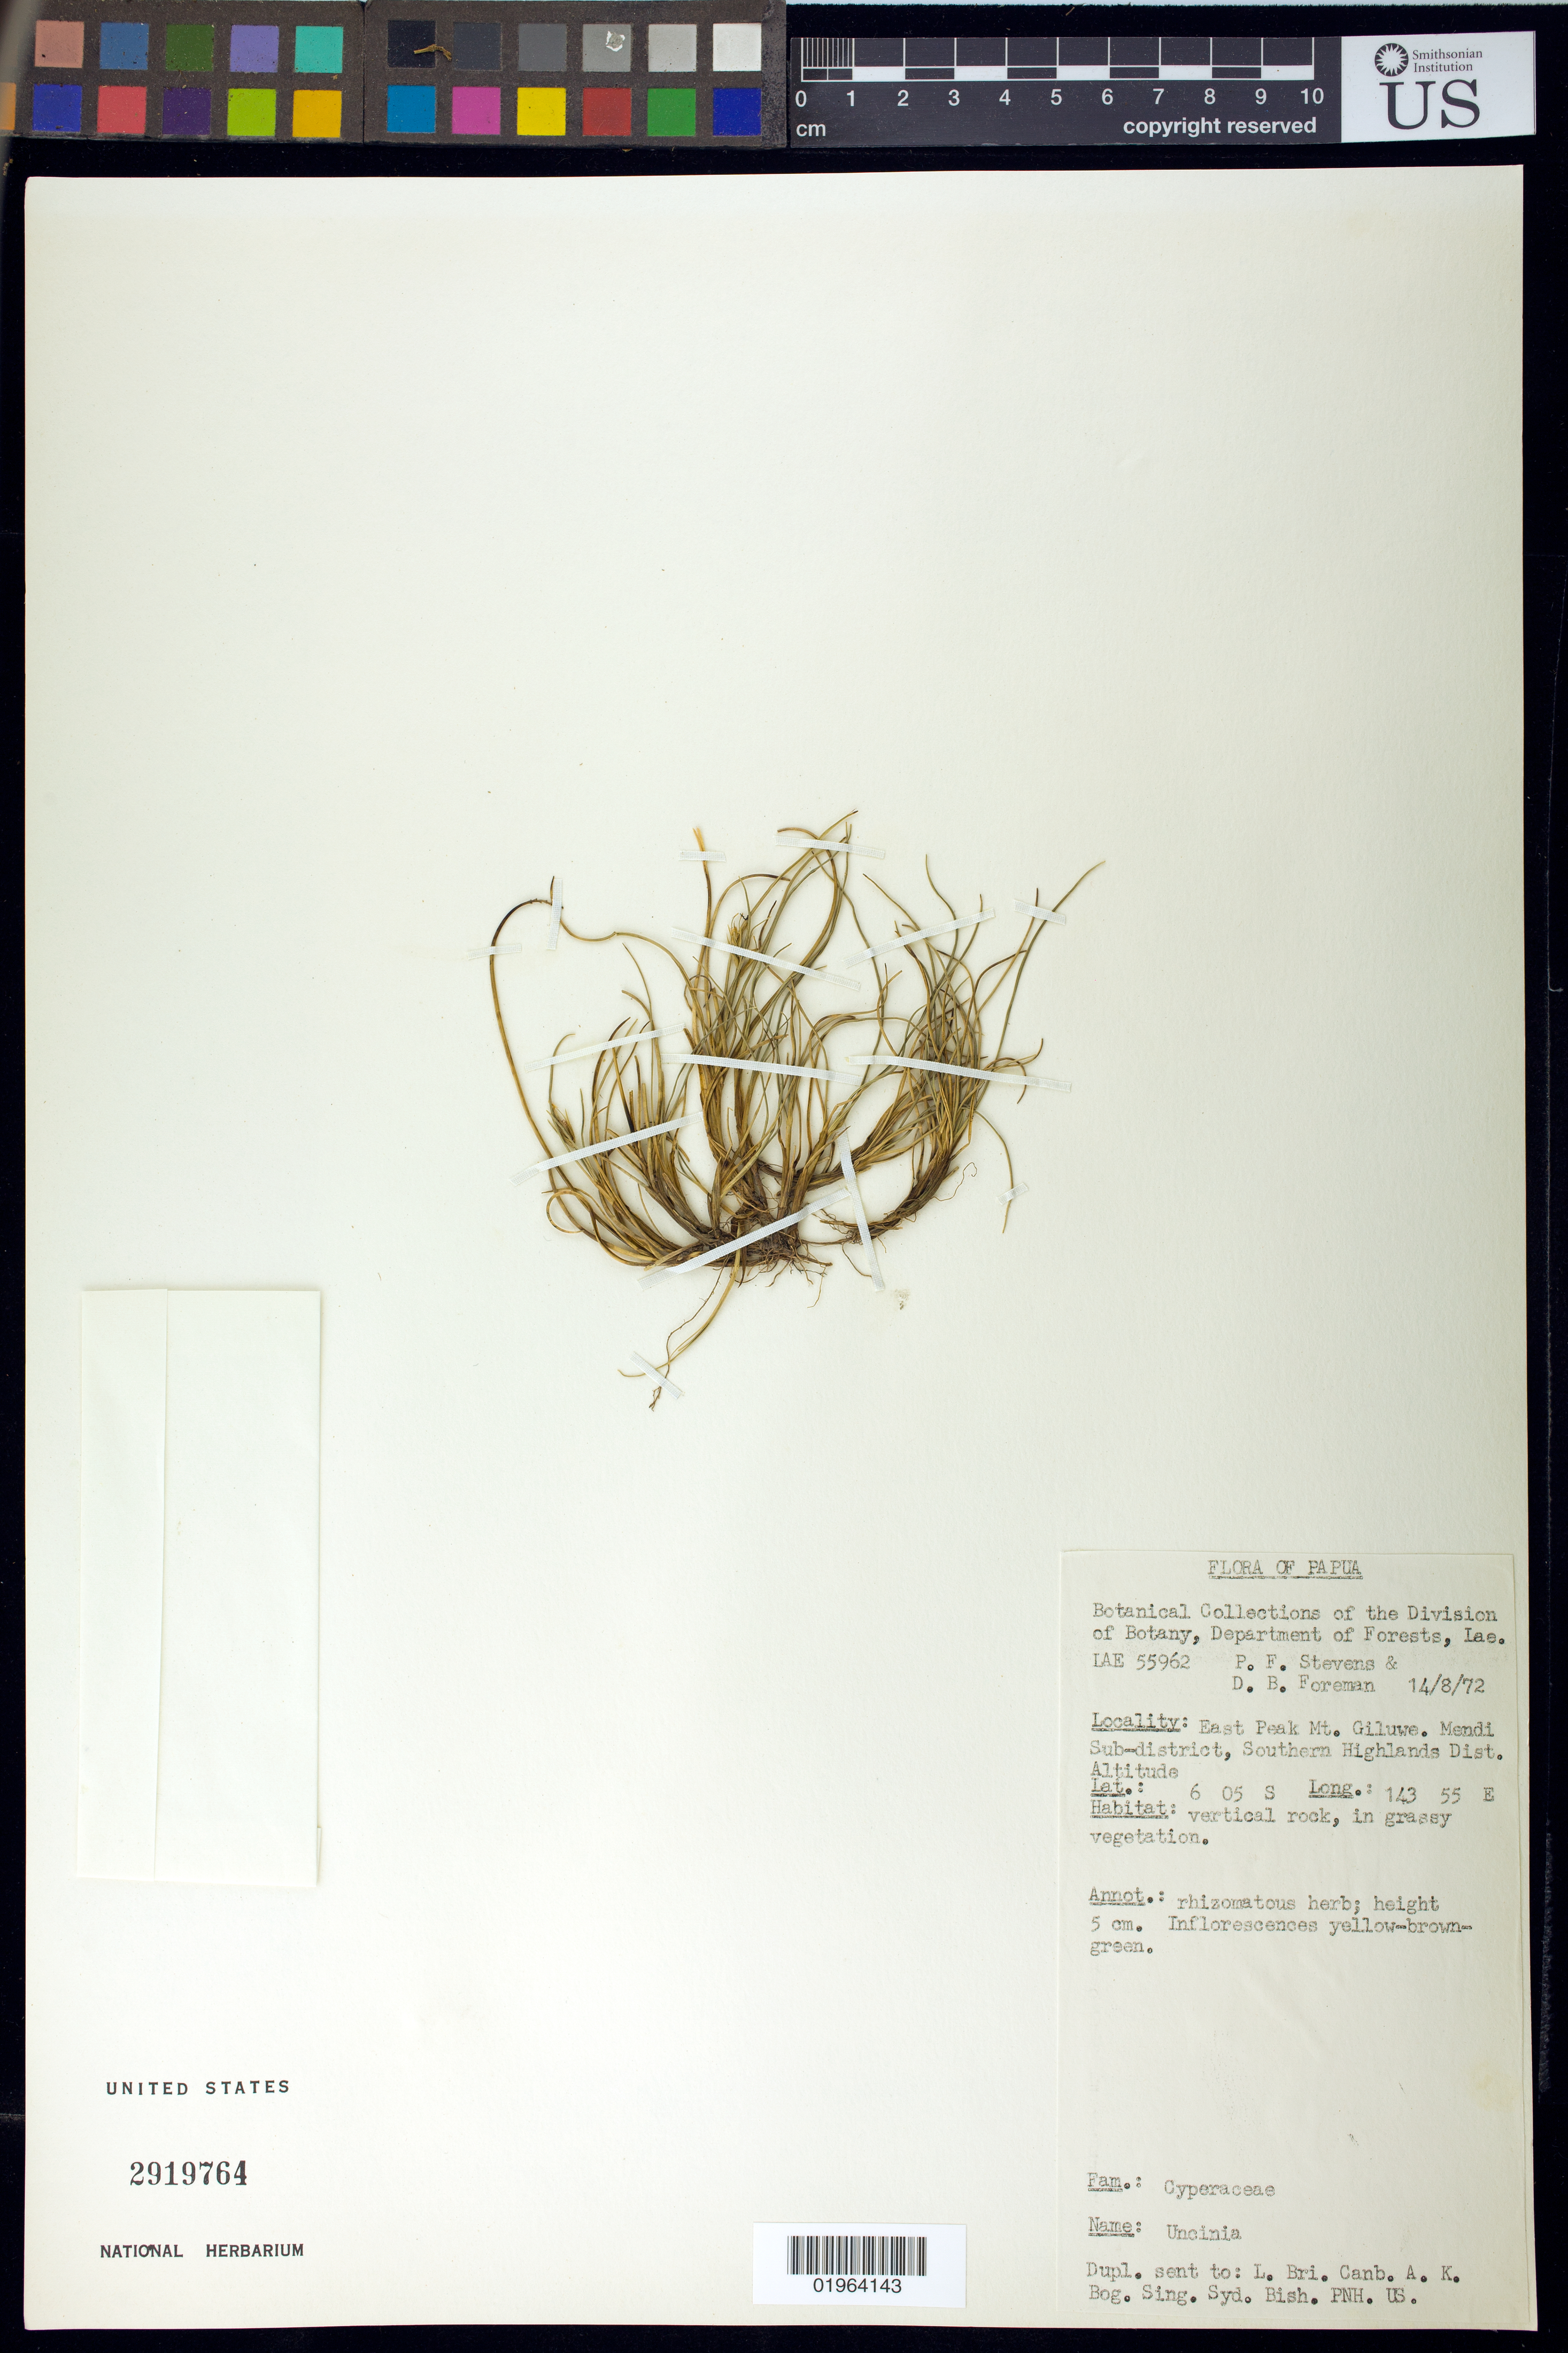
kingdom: Plantae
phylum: Tracheophyta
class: Liliopsida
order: Poales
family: Cyperaceae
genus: Carex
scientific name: Carex papualpina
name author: K.L. Wilson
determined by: Strong, Mark T., (BOT), Smithsonian Institution - National Museum of Natural History (UNITED STATES)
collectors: P. F. Stevens & D. Foreman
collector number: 55962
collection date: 1972-08-14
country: Papua New Guinea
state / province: Southern Highlands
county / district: Mendi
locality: Mt. Giluwe, East Peak.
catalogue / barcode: US 2919764